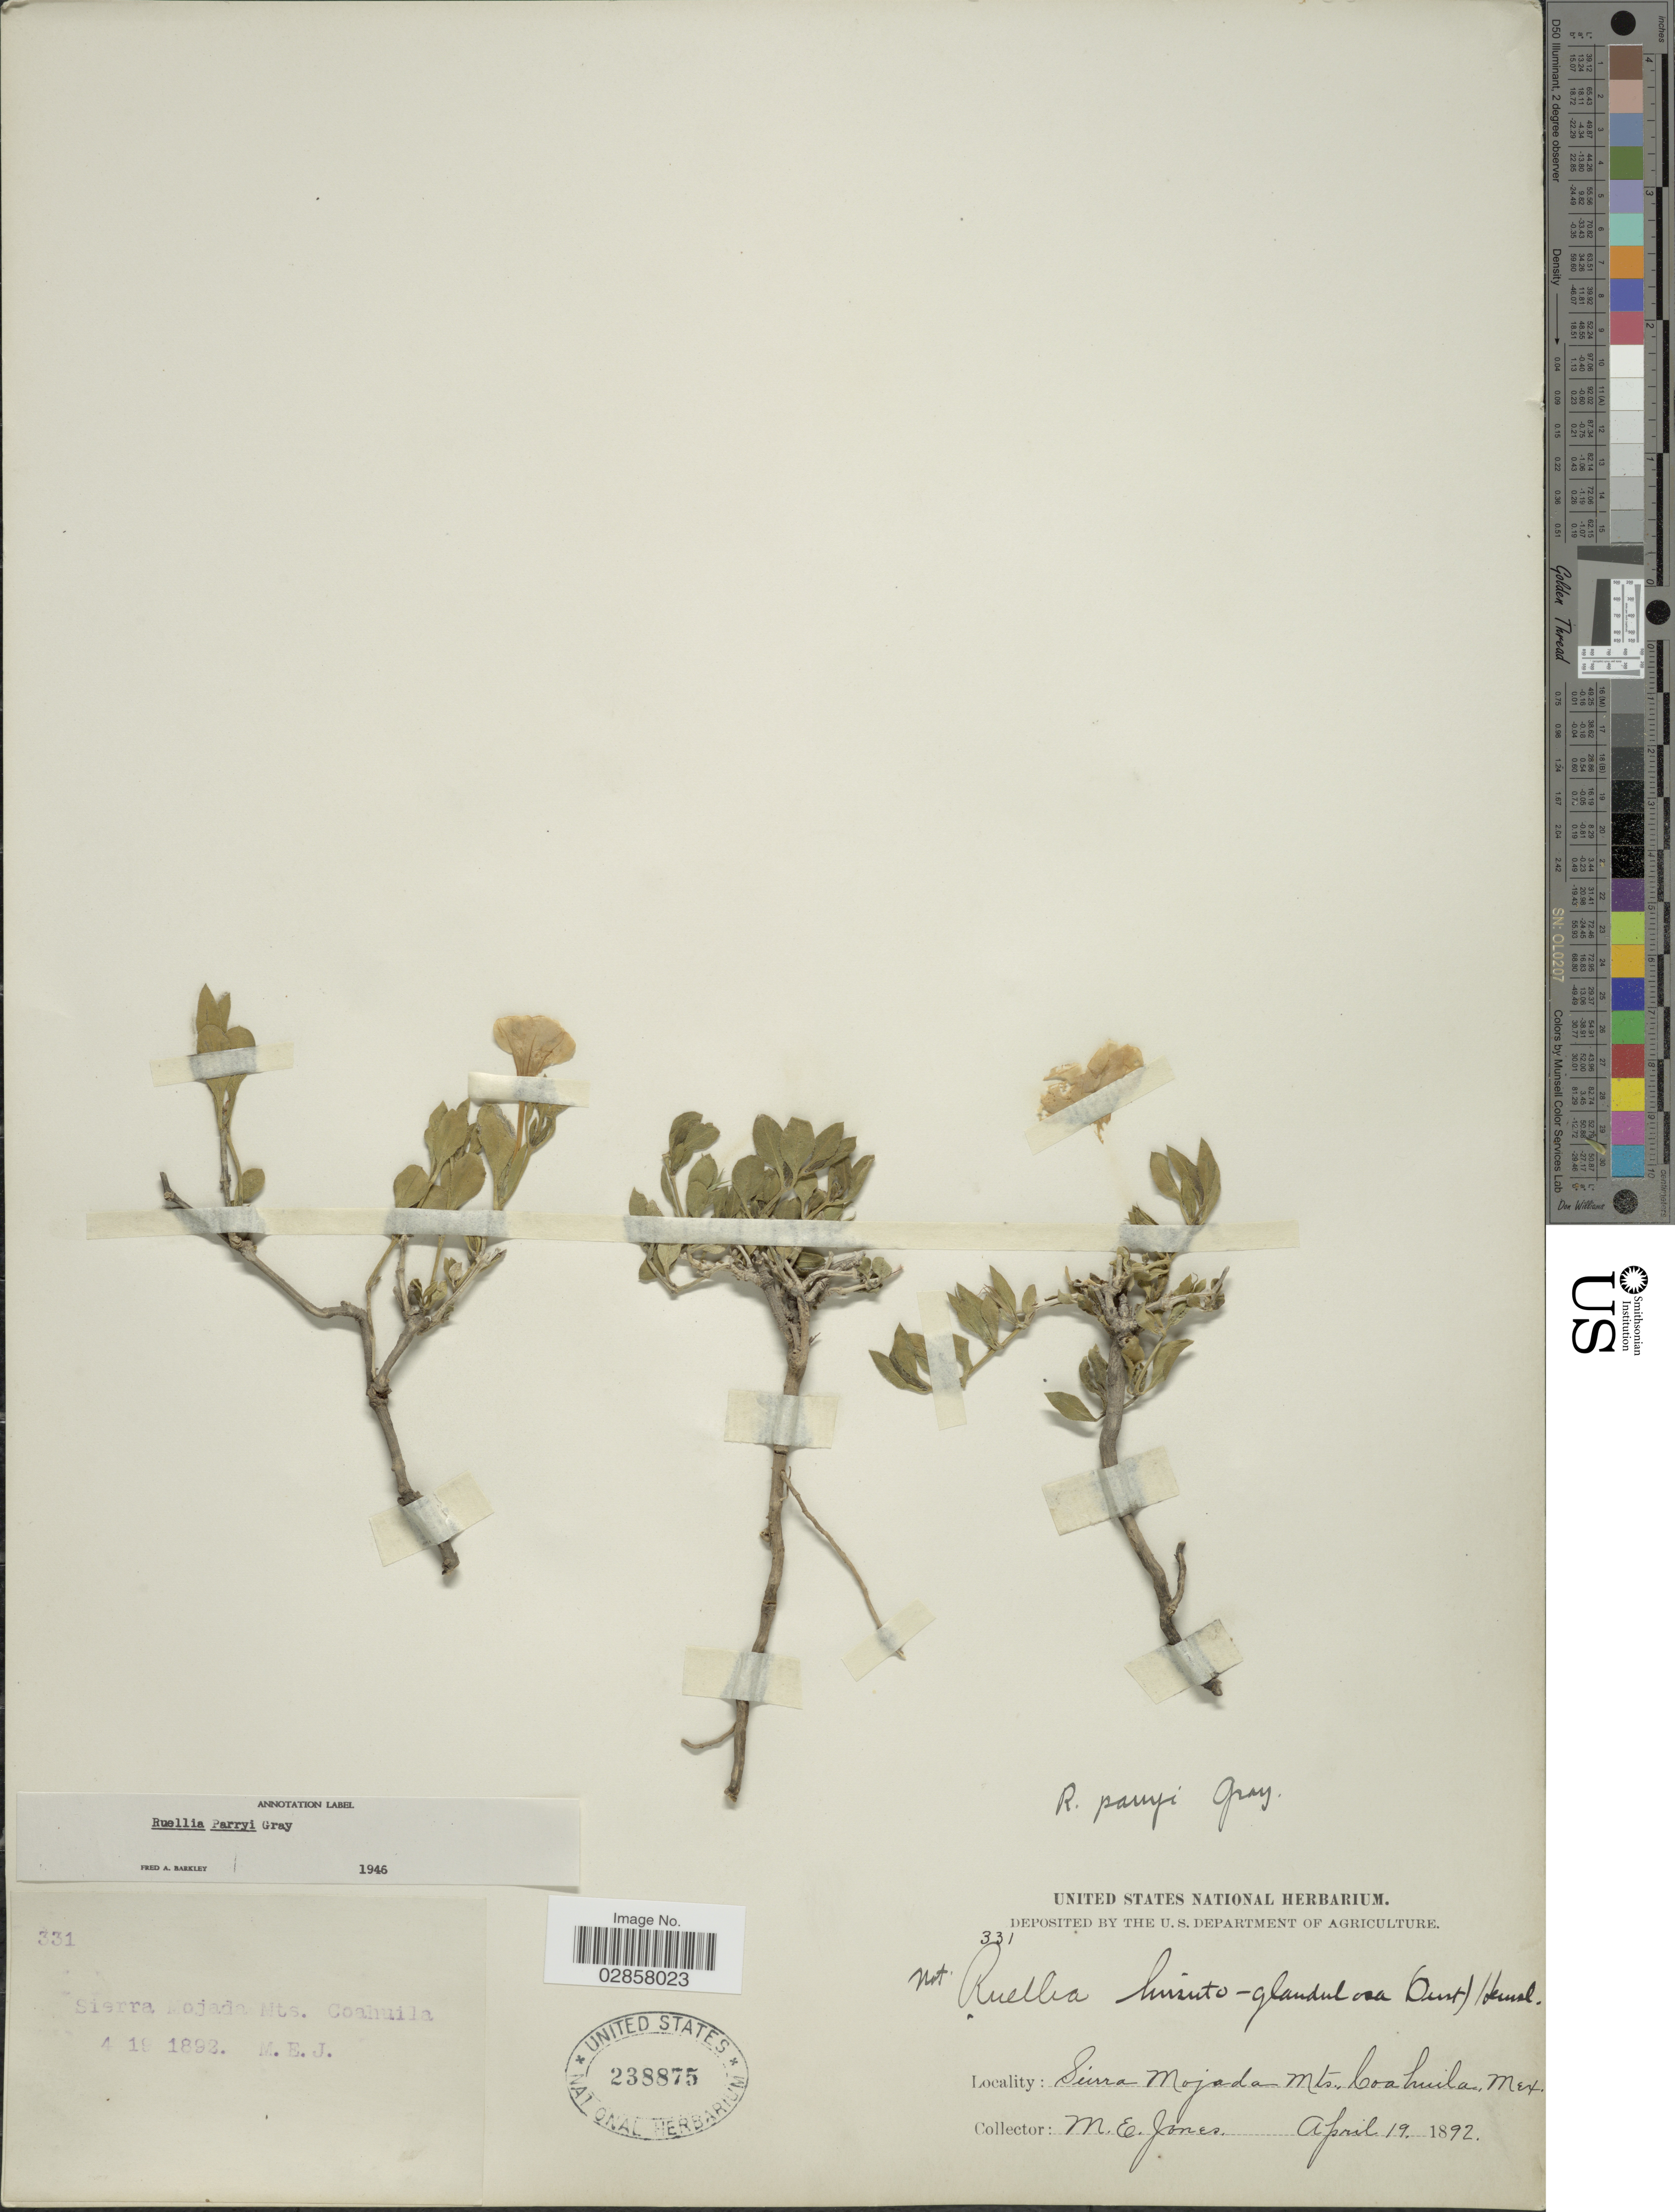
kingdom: Plantae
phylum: Tracheophyta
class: Magnoliopsida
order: Lamiales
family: Acanthaceae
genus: Ruellia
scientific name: Ruellia parryi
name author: A. Gray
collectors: M. E. Jones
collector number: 331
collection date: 1892-04-19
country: Mexico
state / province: Coahuila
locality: Sierra Mojada Mts.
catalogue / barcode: US 238875